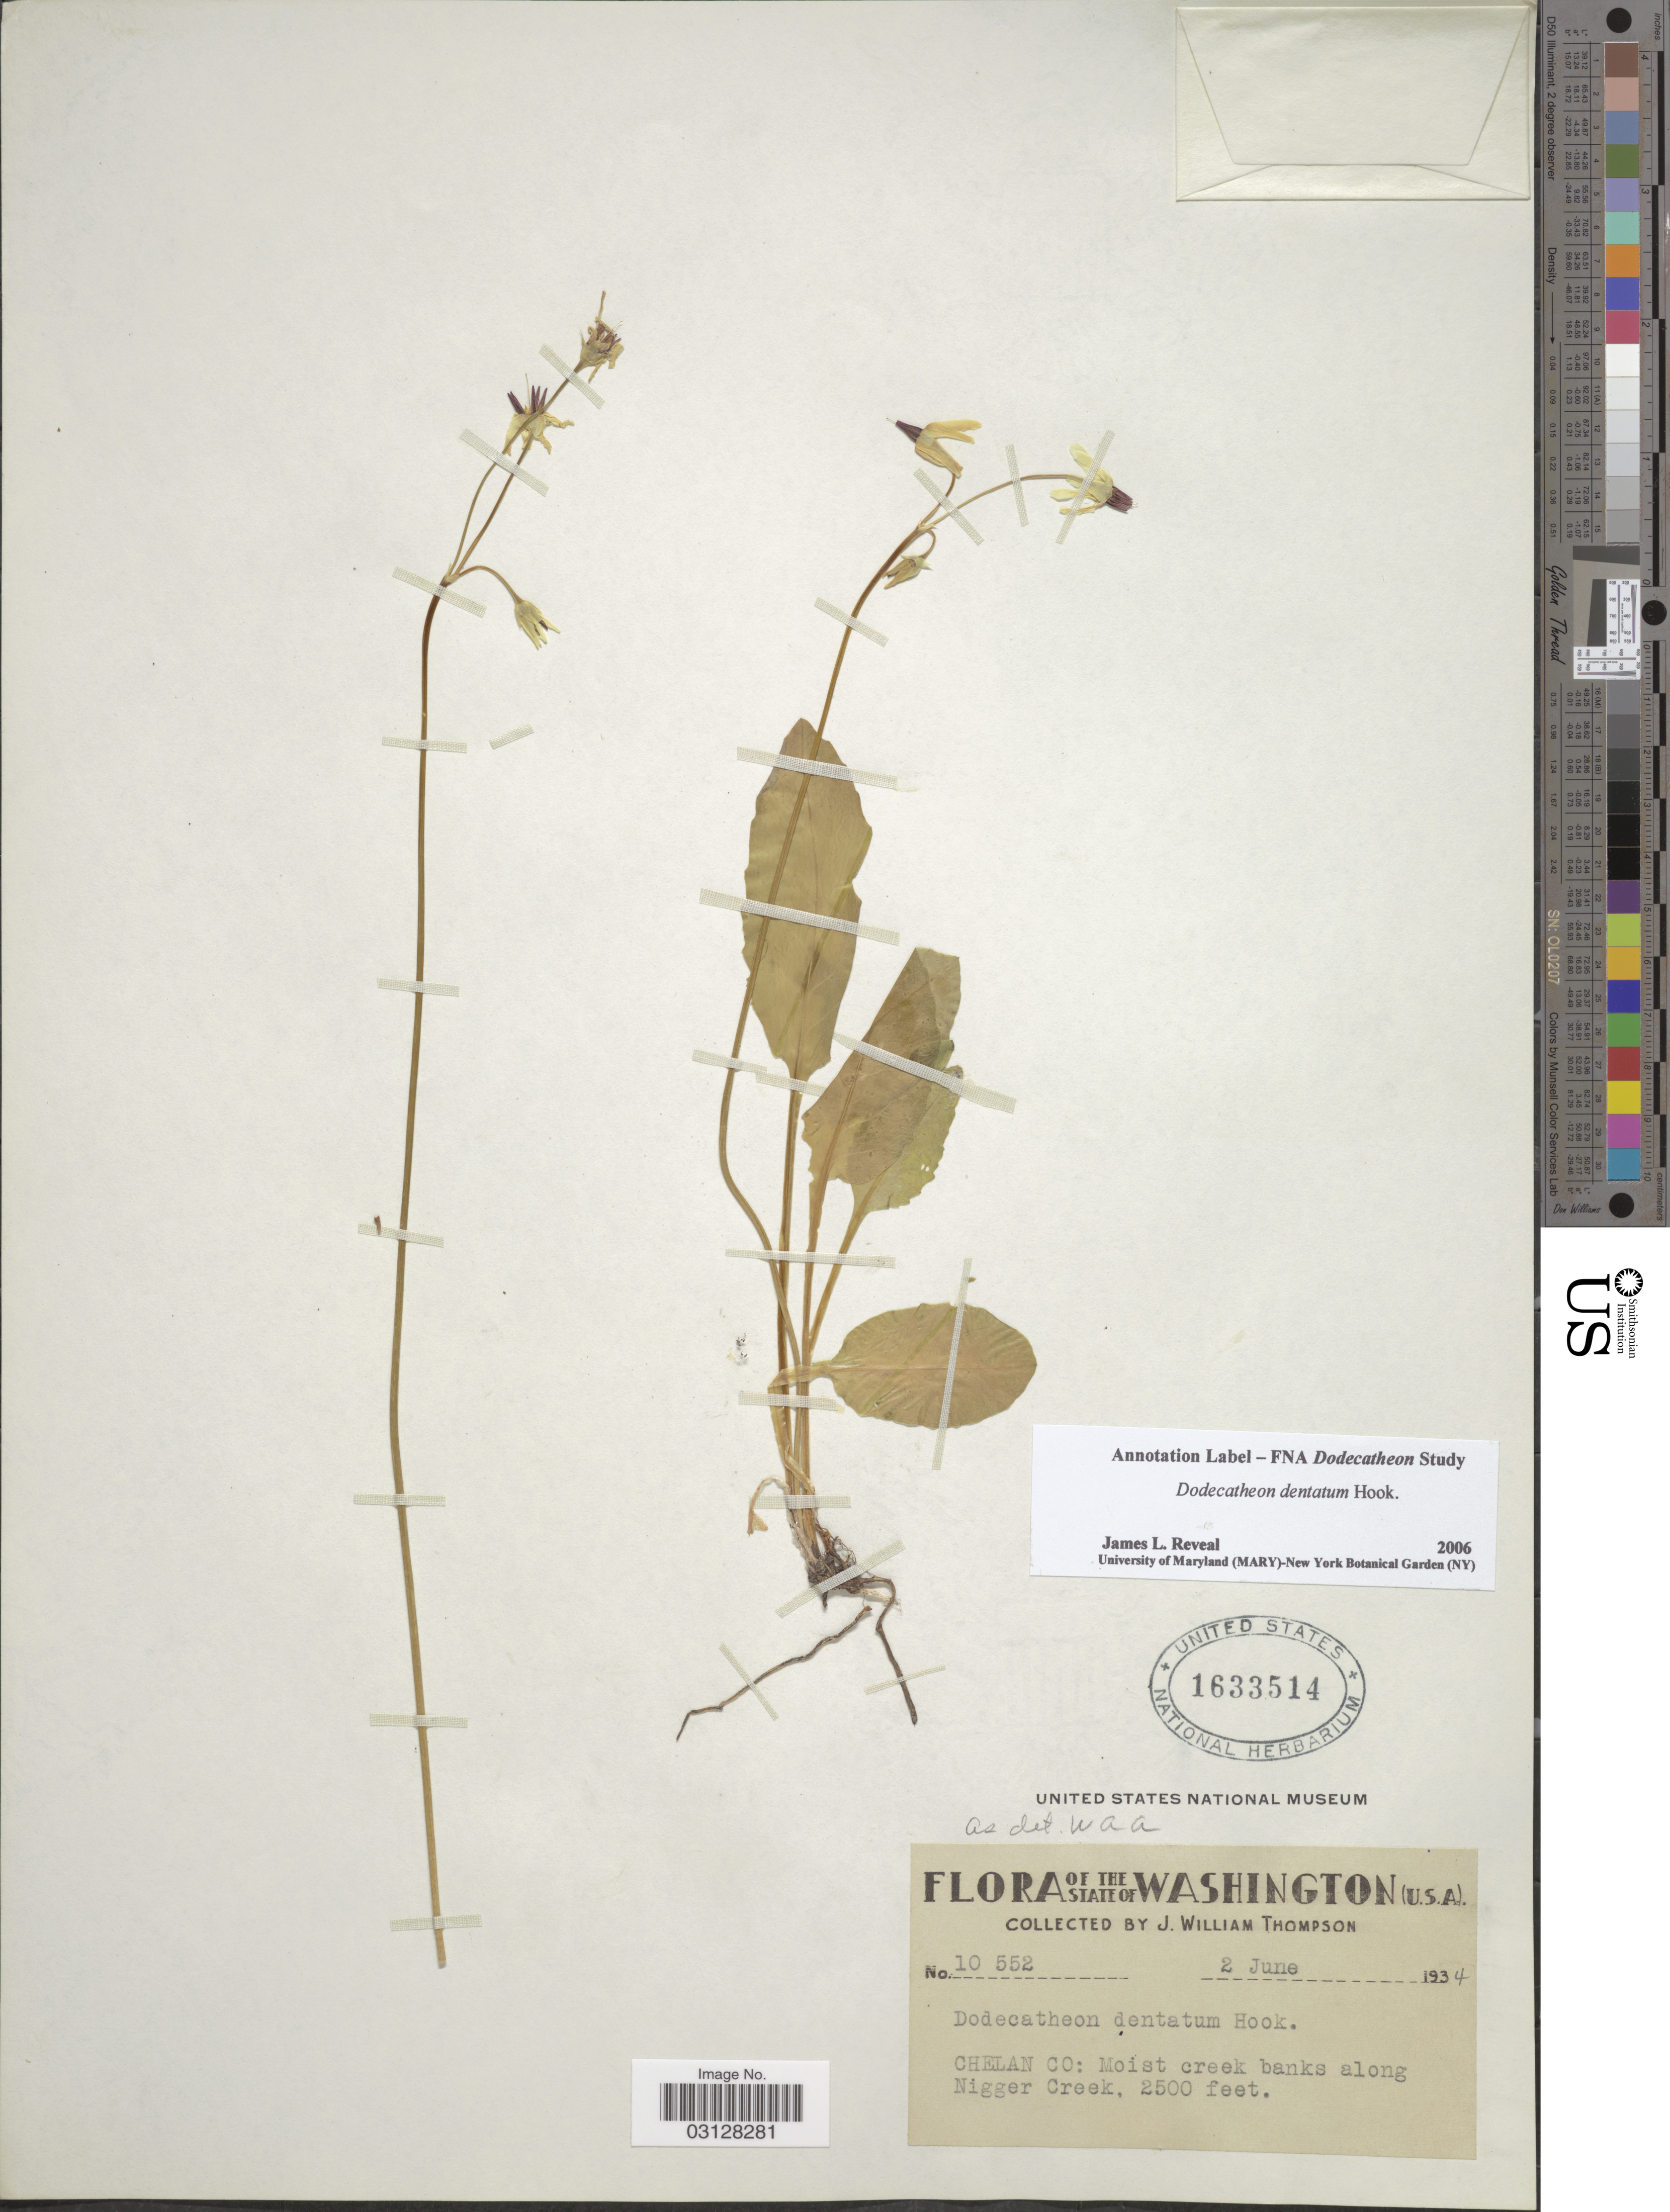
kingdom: Plantae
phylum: Tracheophyta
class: Magnoliopsida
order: Ericales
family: Primulaceae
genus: Dodecatheon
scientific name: Dodecatheon dentatum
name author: Hook.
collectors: J. W. Thompson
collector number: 10552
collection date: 1934-06-02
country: United States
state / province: Washington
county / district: Chelan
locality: Chelan Co: Moist creek banks along Nigger Creek.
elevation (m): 762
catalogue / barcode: US 1633514